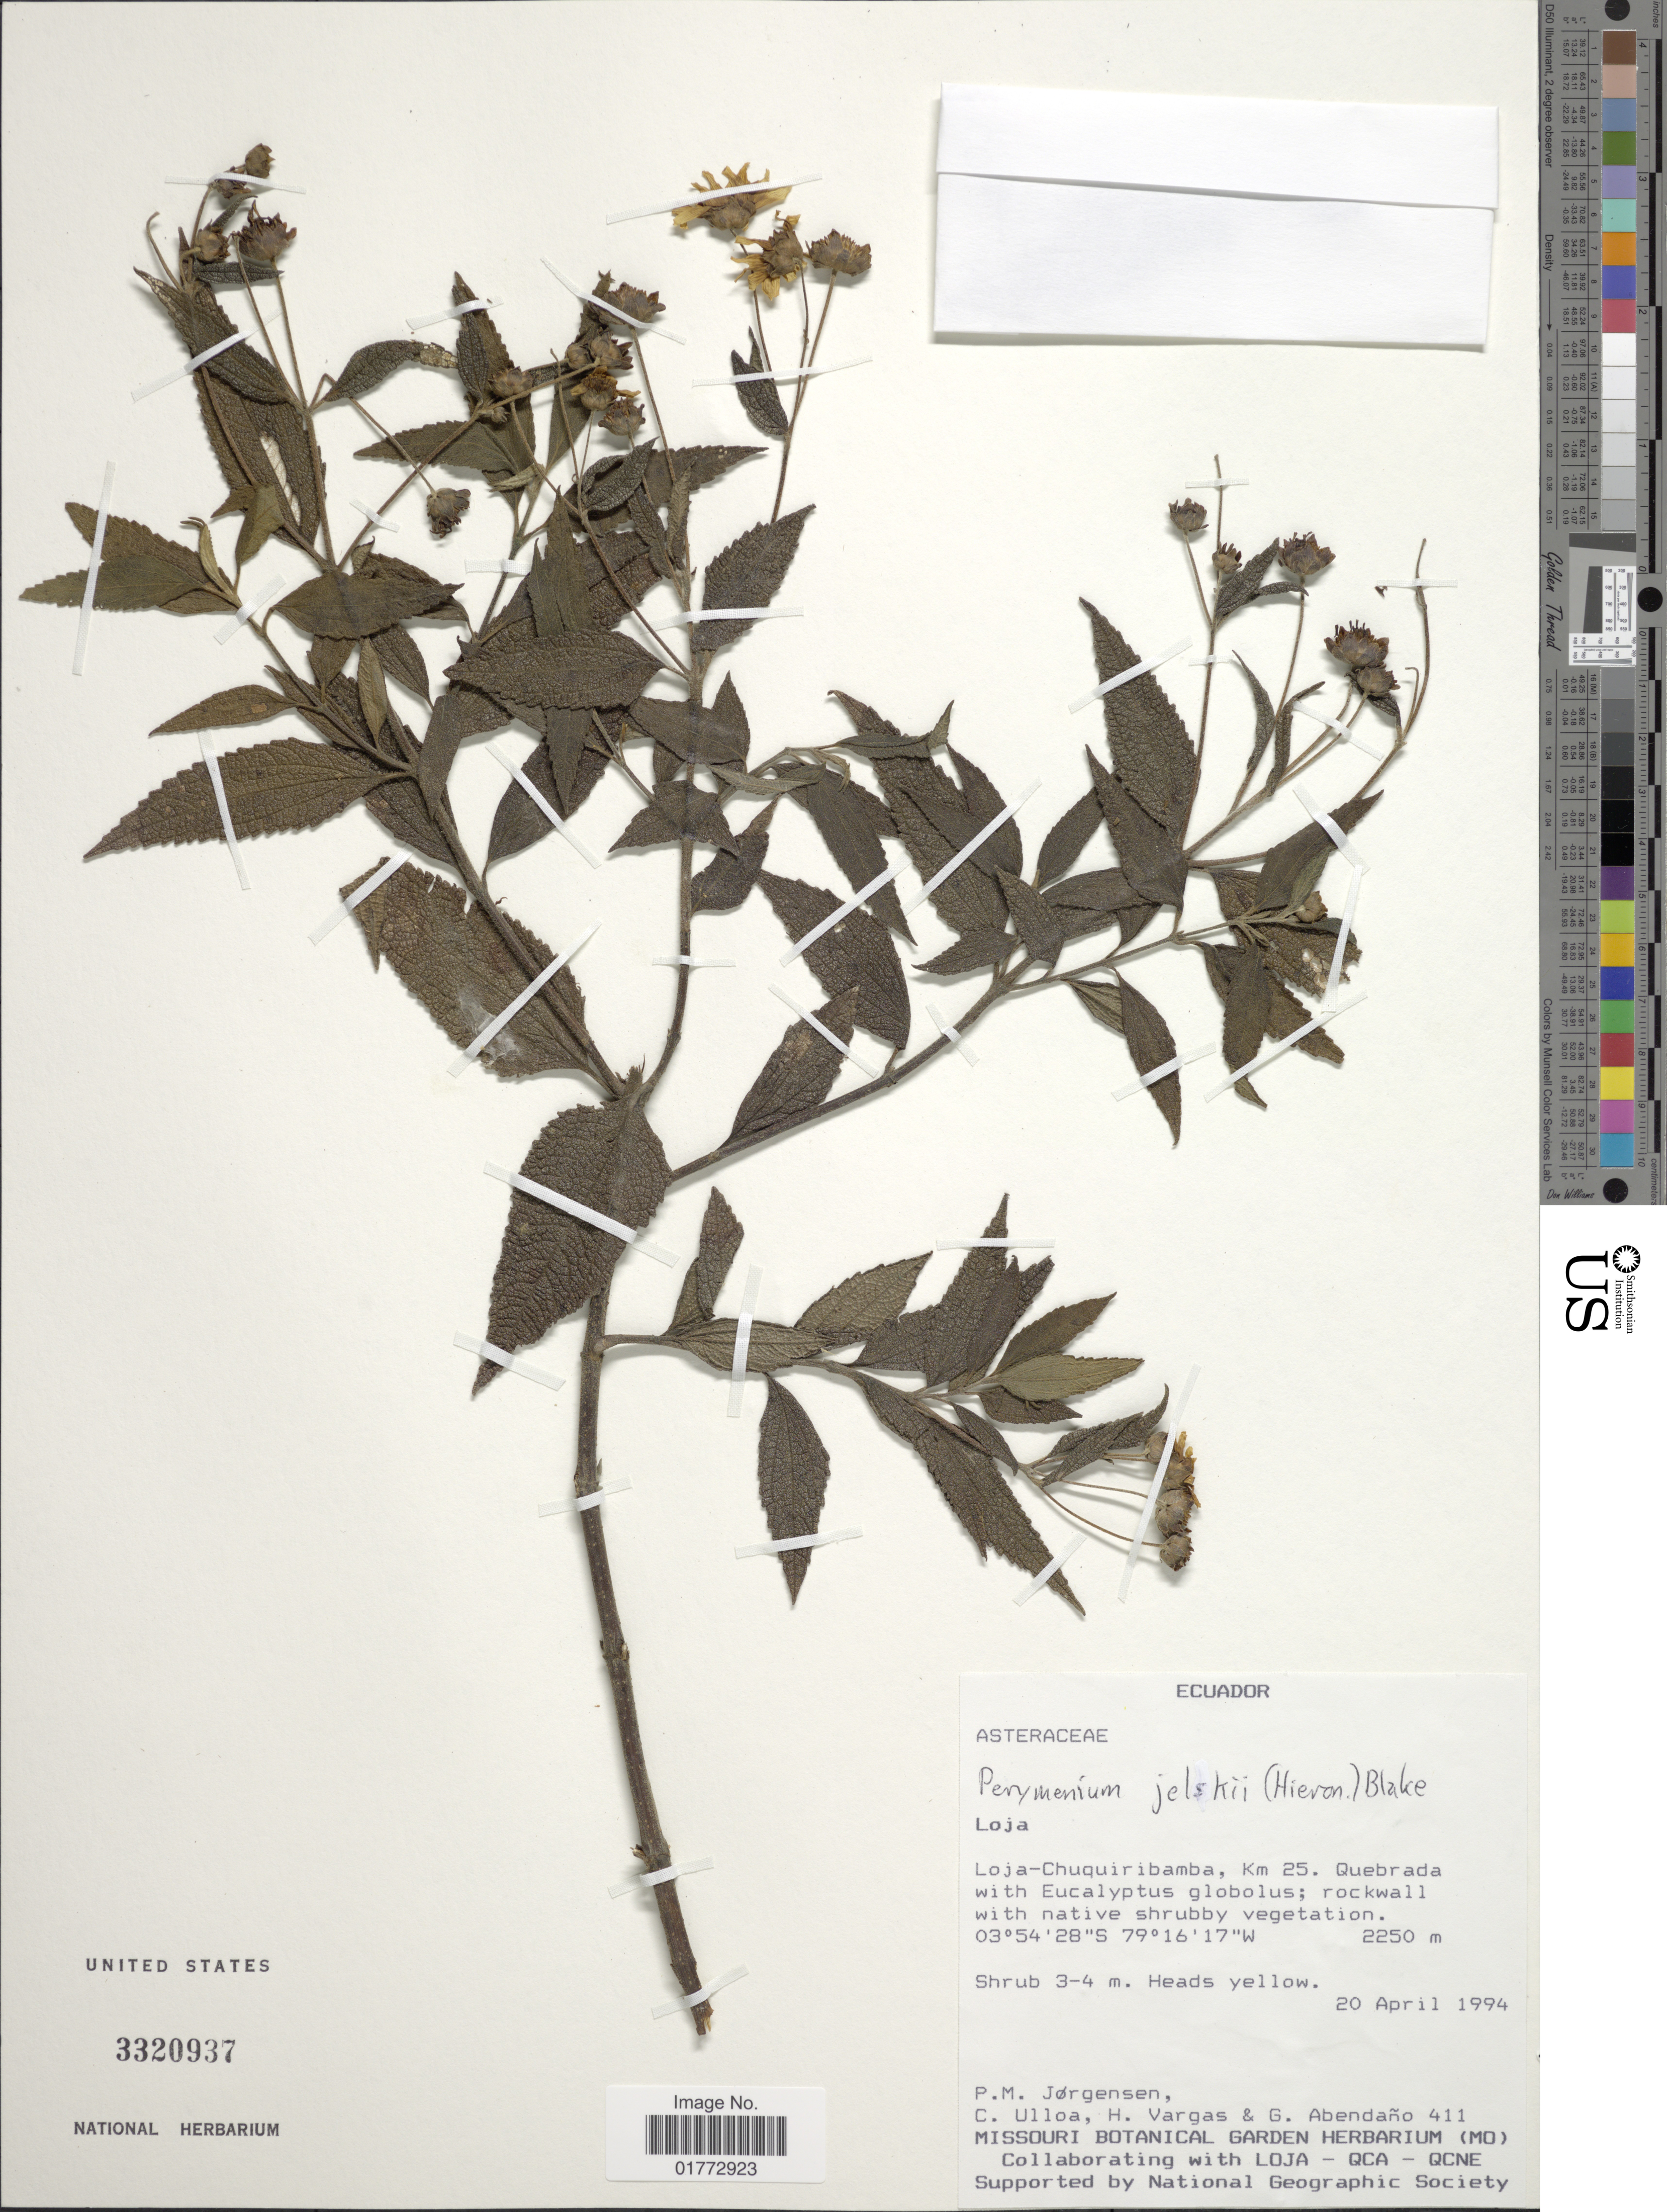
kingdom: Plantae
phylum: Tracheophyta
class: Magnoliopsida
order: Asterales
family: Asteraceae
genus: Perymenium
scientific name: Perymenium jelskii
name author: (Hieron.) S.F. Blake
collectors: P. Jørgensen, C. Ulloa, H. Vargas & G. Abendaño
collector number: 411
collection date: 1994-04-20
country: Ecuador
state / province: Loja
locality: Loja - Chuquiribamba, Km. 25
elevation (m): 2250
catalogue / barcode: US 3320937